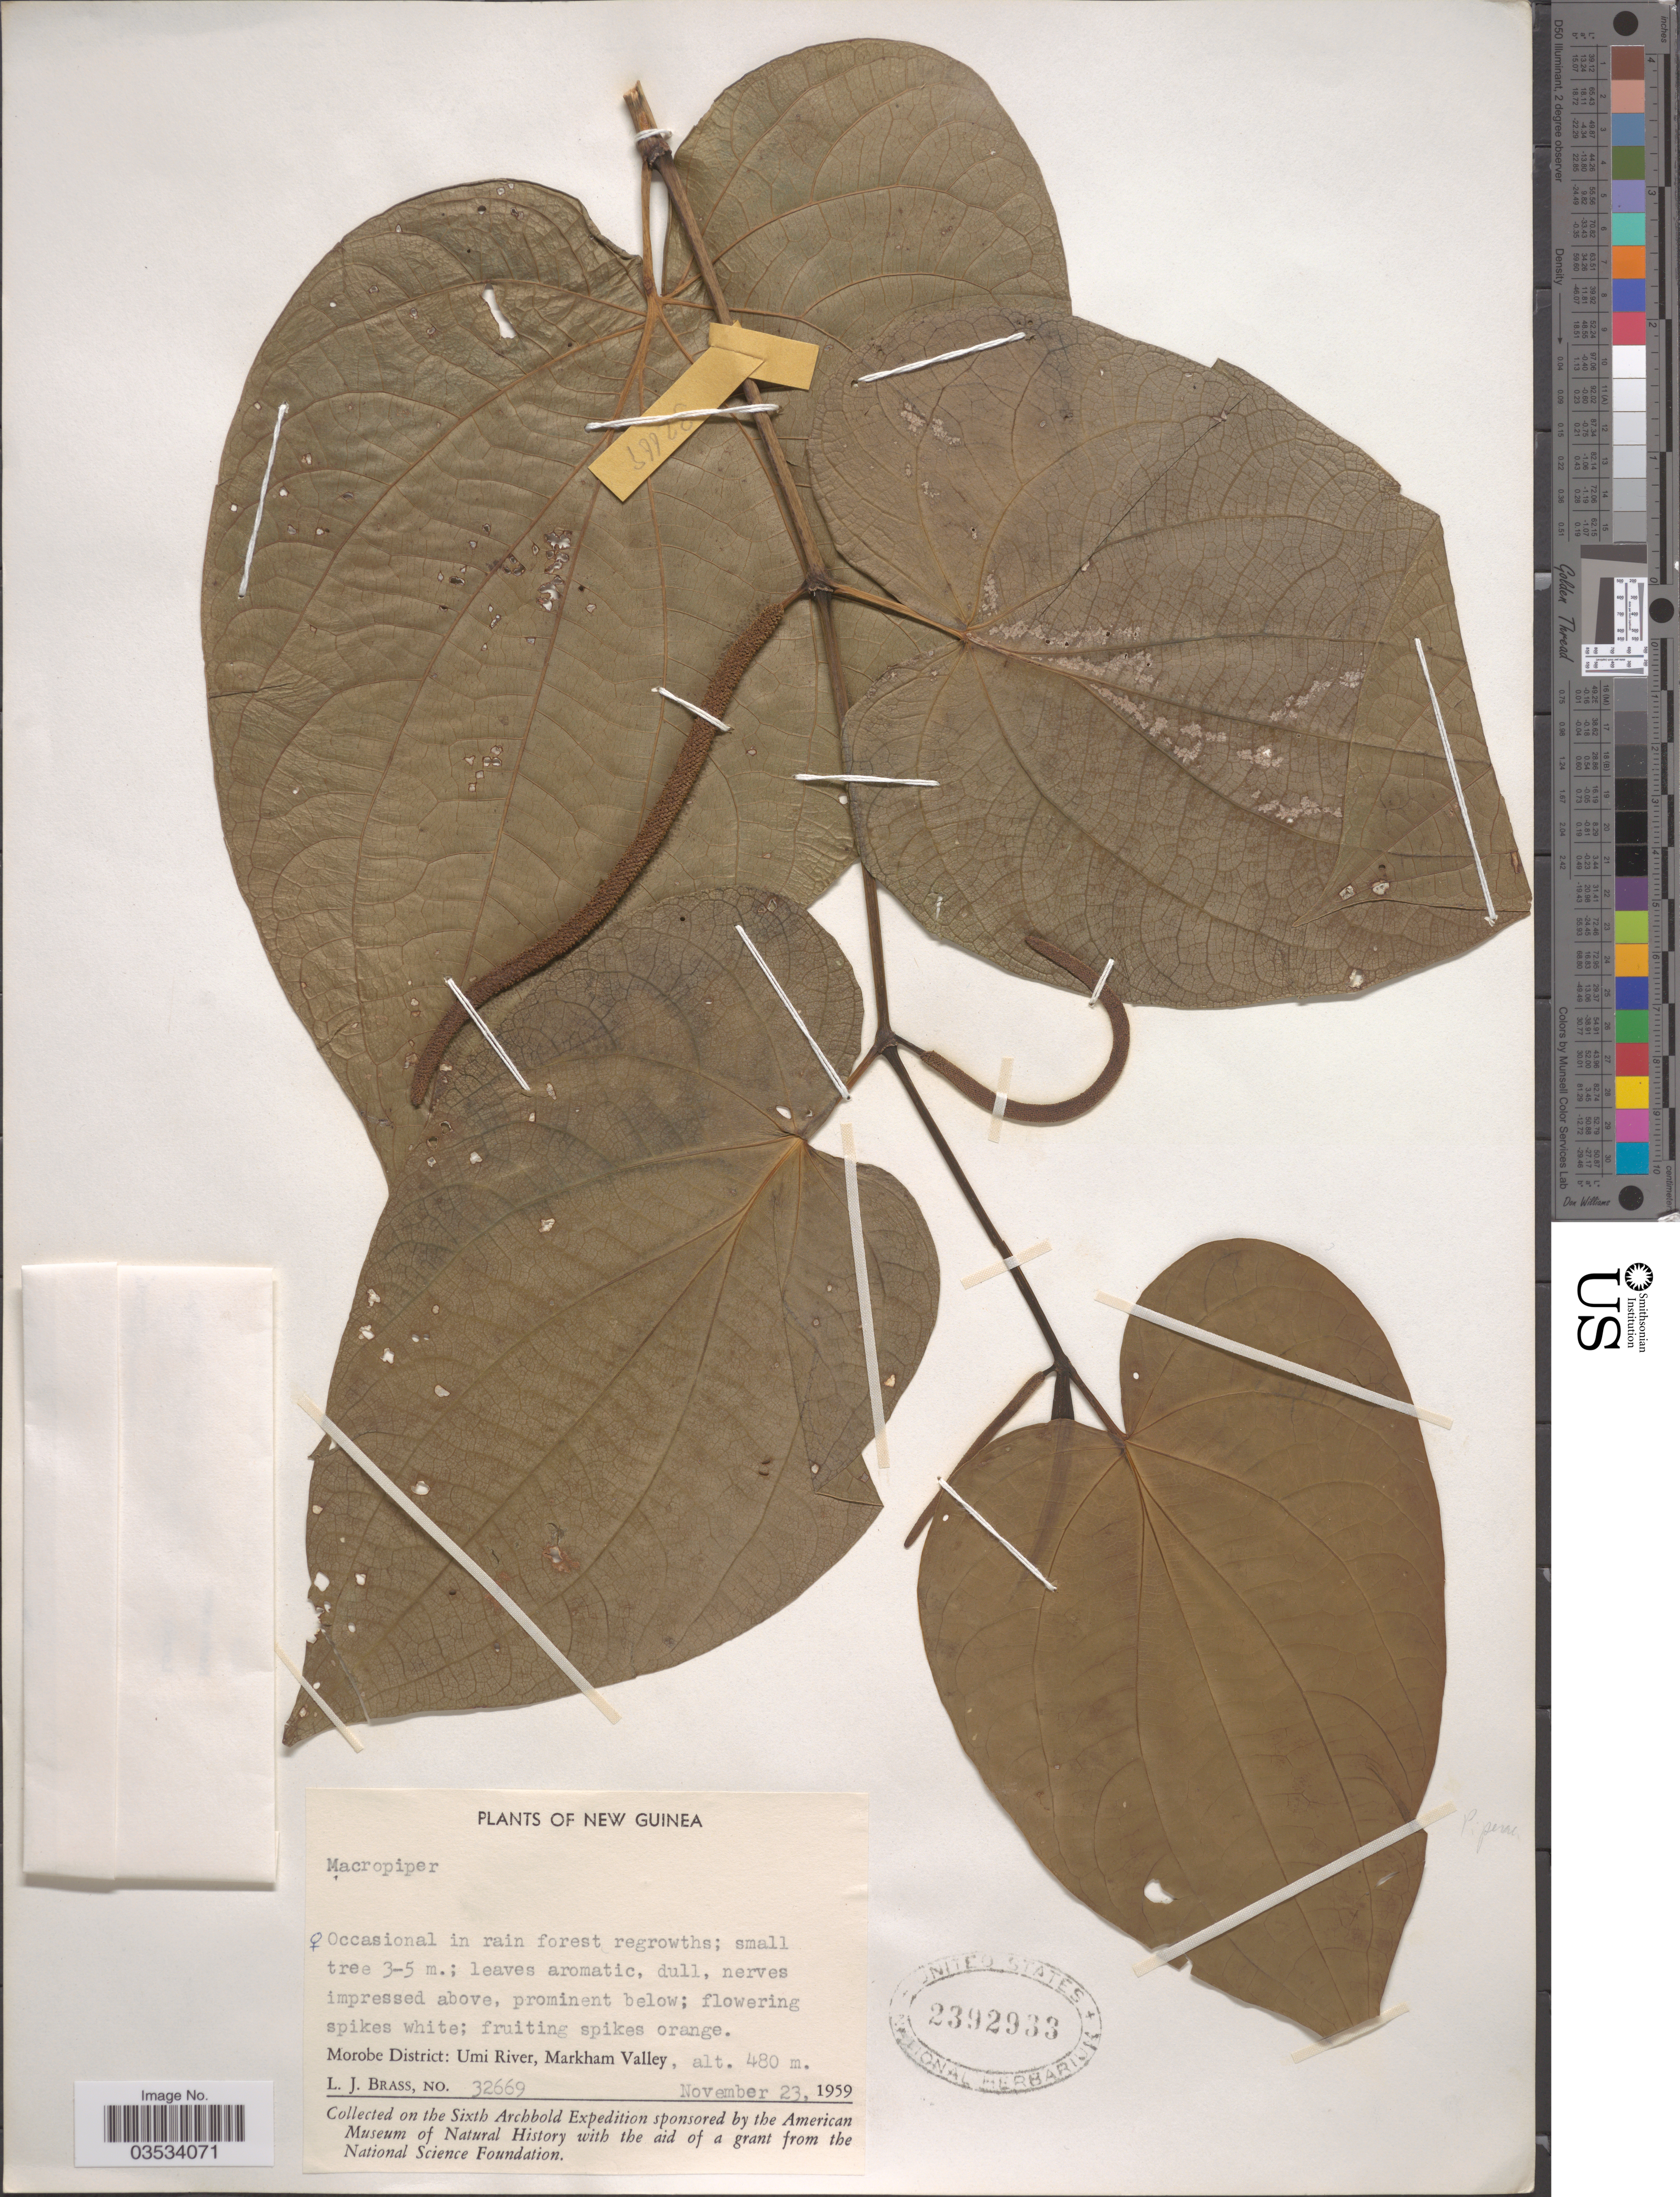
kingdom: Plantae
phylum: Tracheophyta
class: Magnoliopsida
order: Piperales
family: Piperaceae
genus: Piper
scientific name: Piper sp.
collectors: L. J. Brass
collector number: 32669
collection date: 1959-11-23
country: Papua New Guinea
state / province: Morobe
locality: Morobe District: Umi River, Markham Valley.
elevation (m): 480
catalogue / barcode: US 2392933